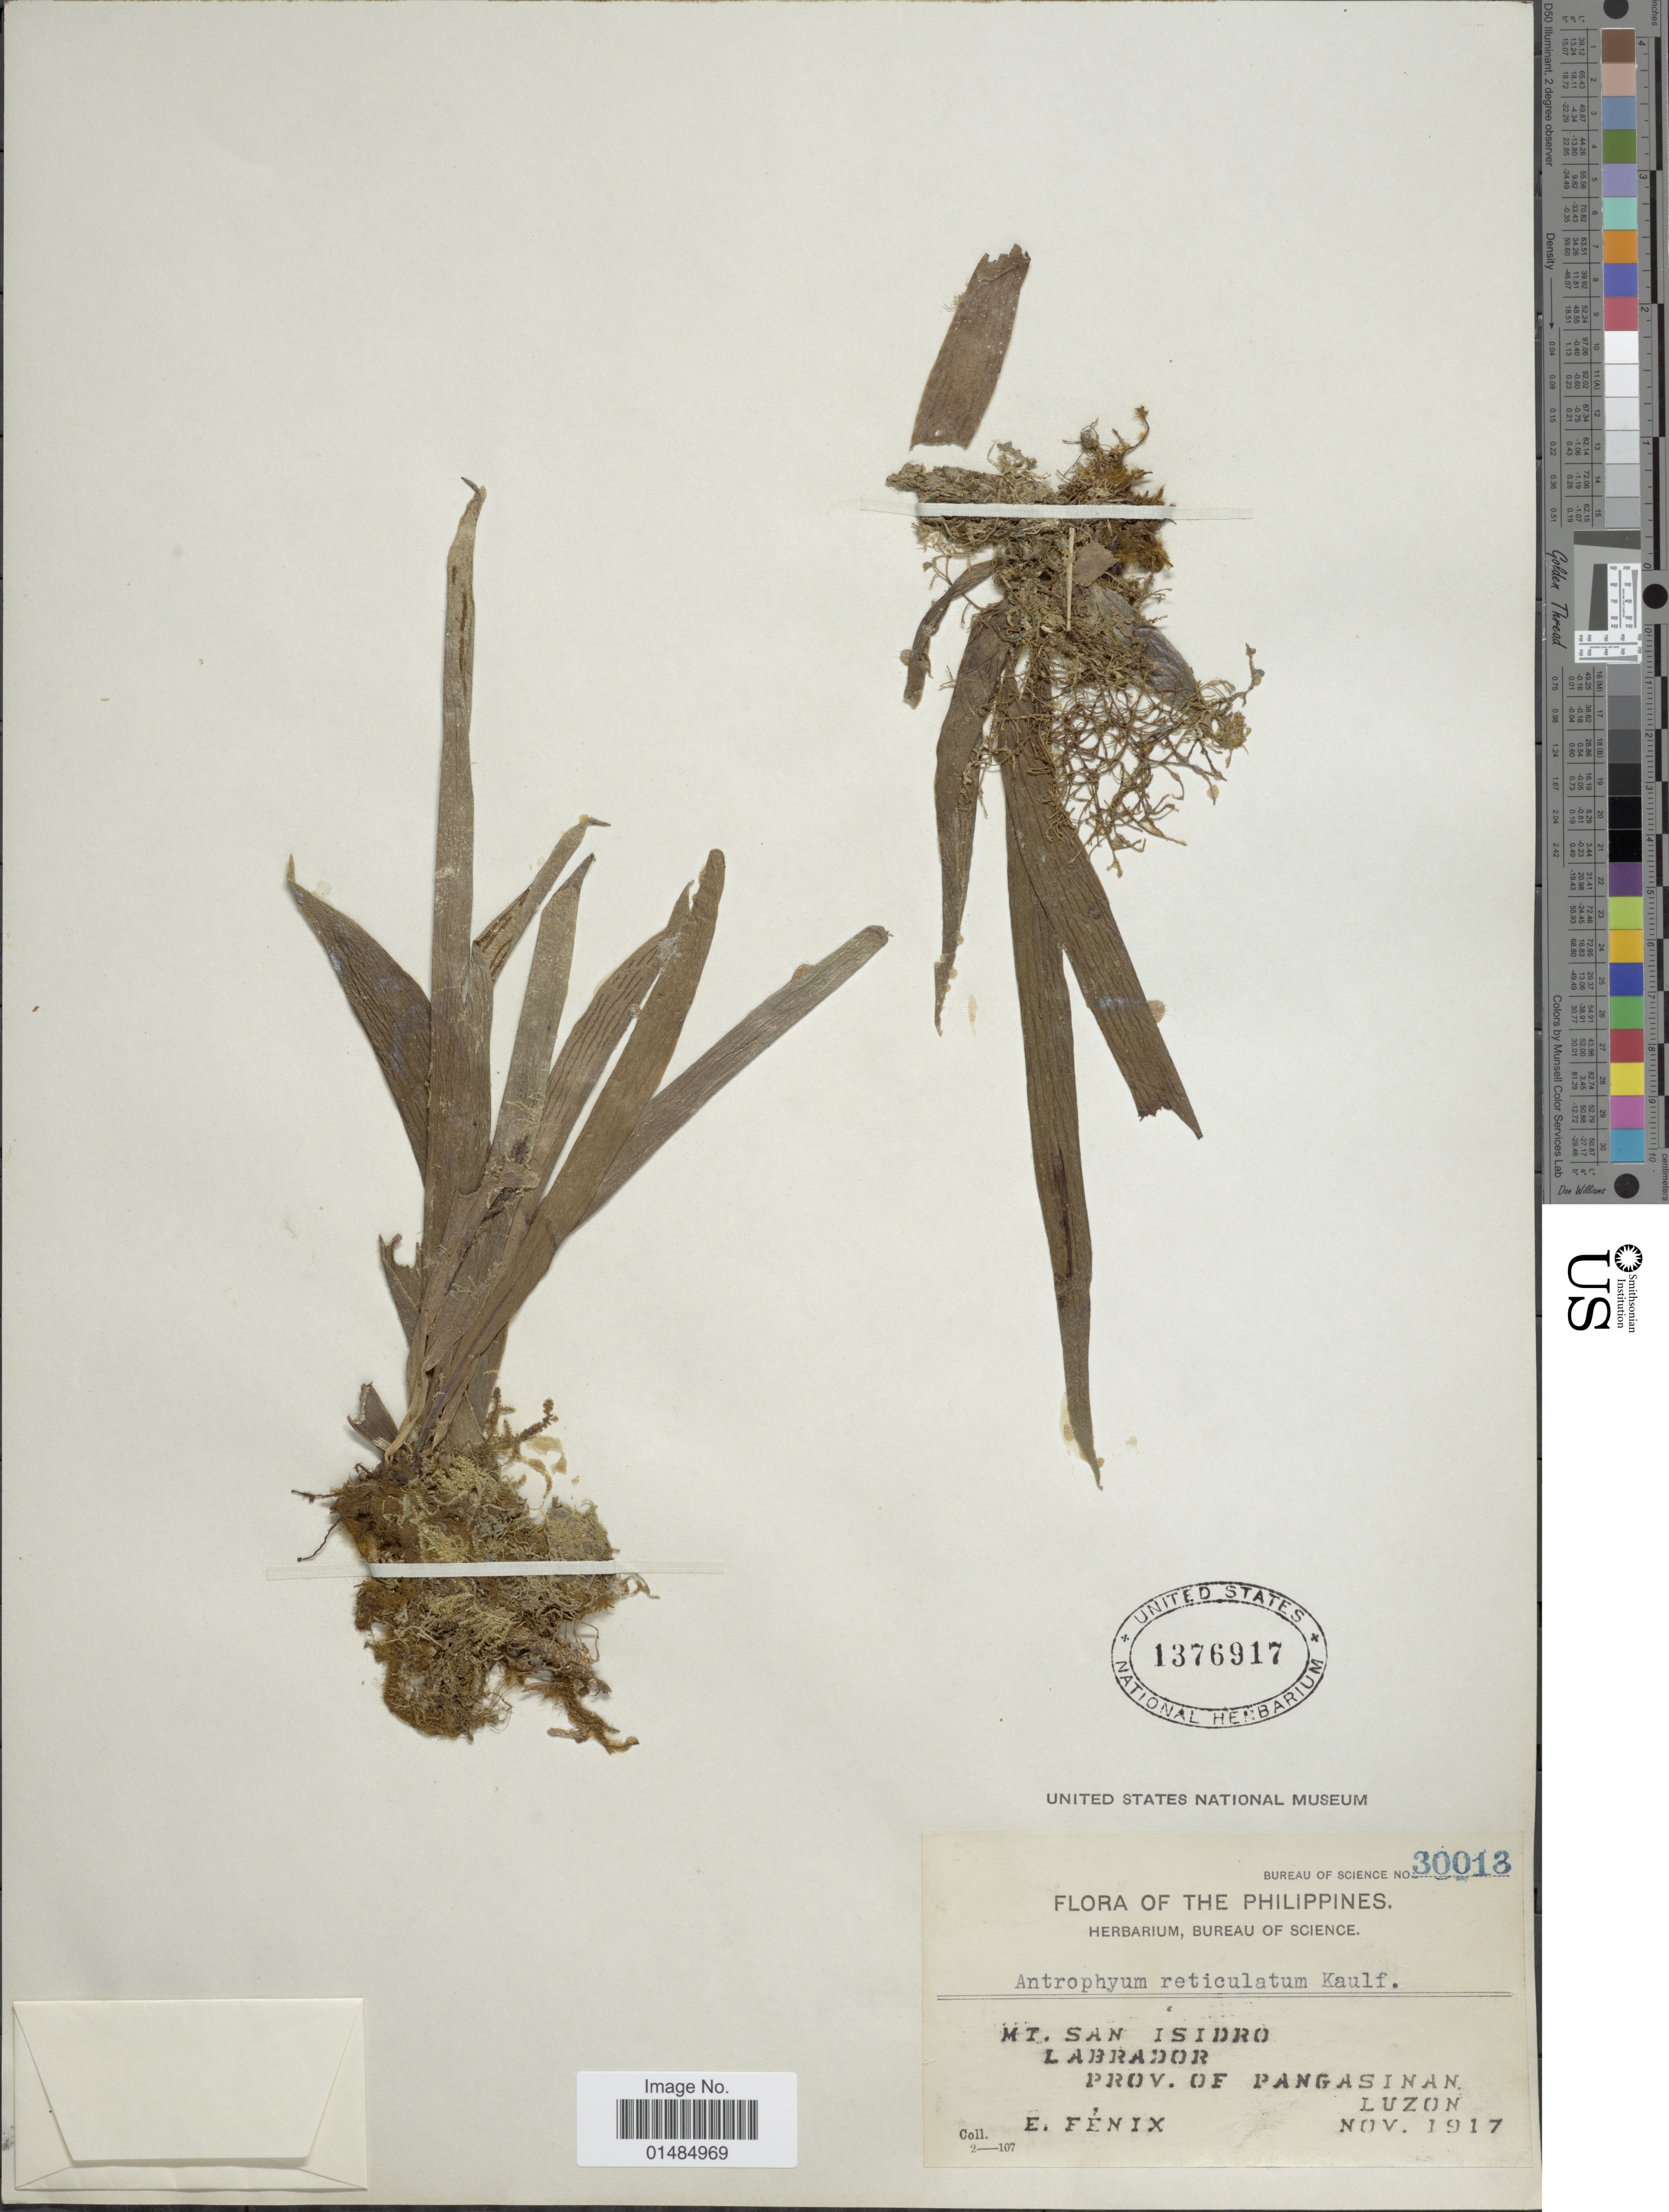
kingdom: Plantae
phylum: Tracheophyta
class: Polypodiopsida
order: Polypodiales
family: Pteridaceae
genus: Antrophyum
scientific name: Antrophyum reticulatum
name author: (G. Forst.) Kaulf.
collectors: E. Fénix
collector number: Bureau of Science 30013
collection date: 1917-11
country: Philippines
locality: The Philippines, Mt. San Isidro, Labrador, Prov. of Pangasinan, Luzon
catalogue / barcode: US 1376917